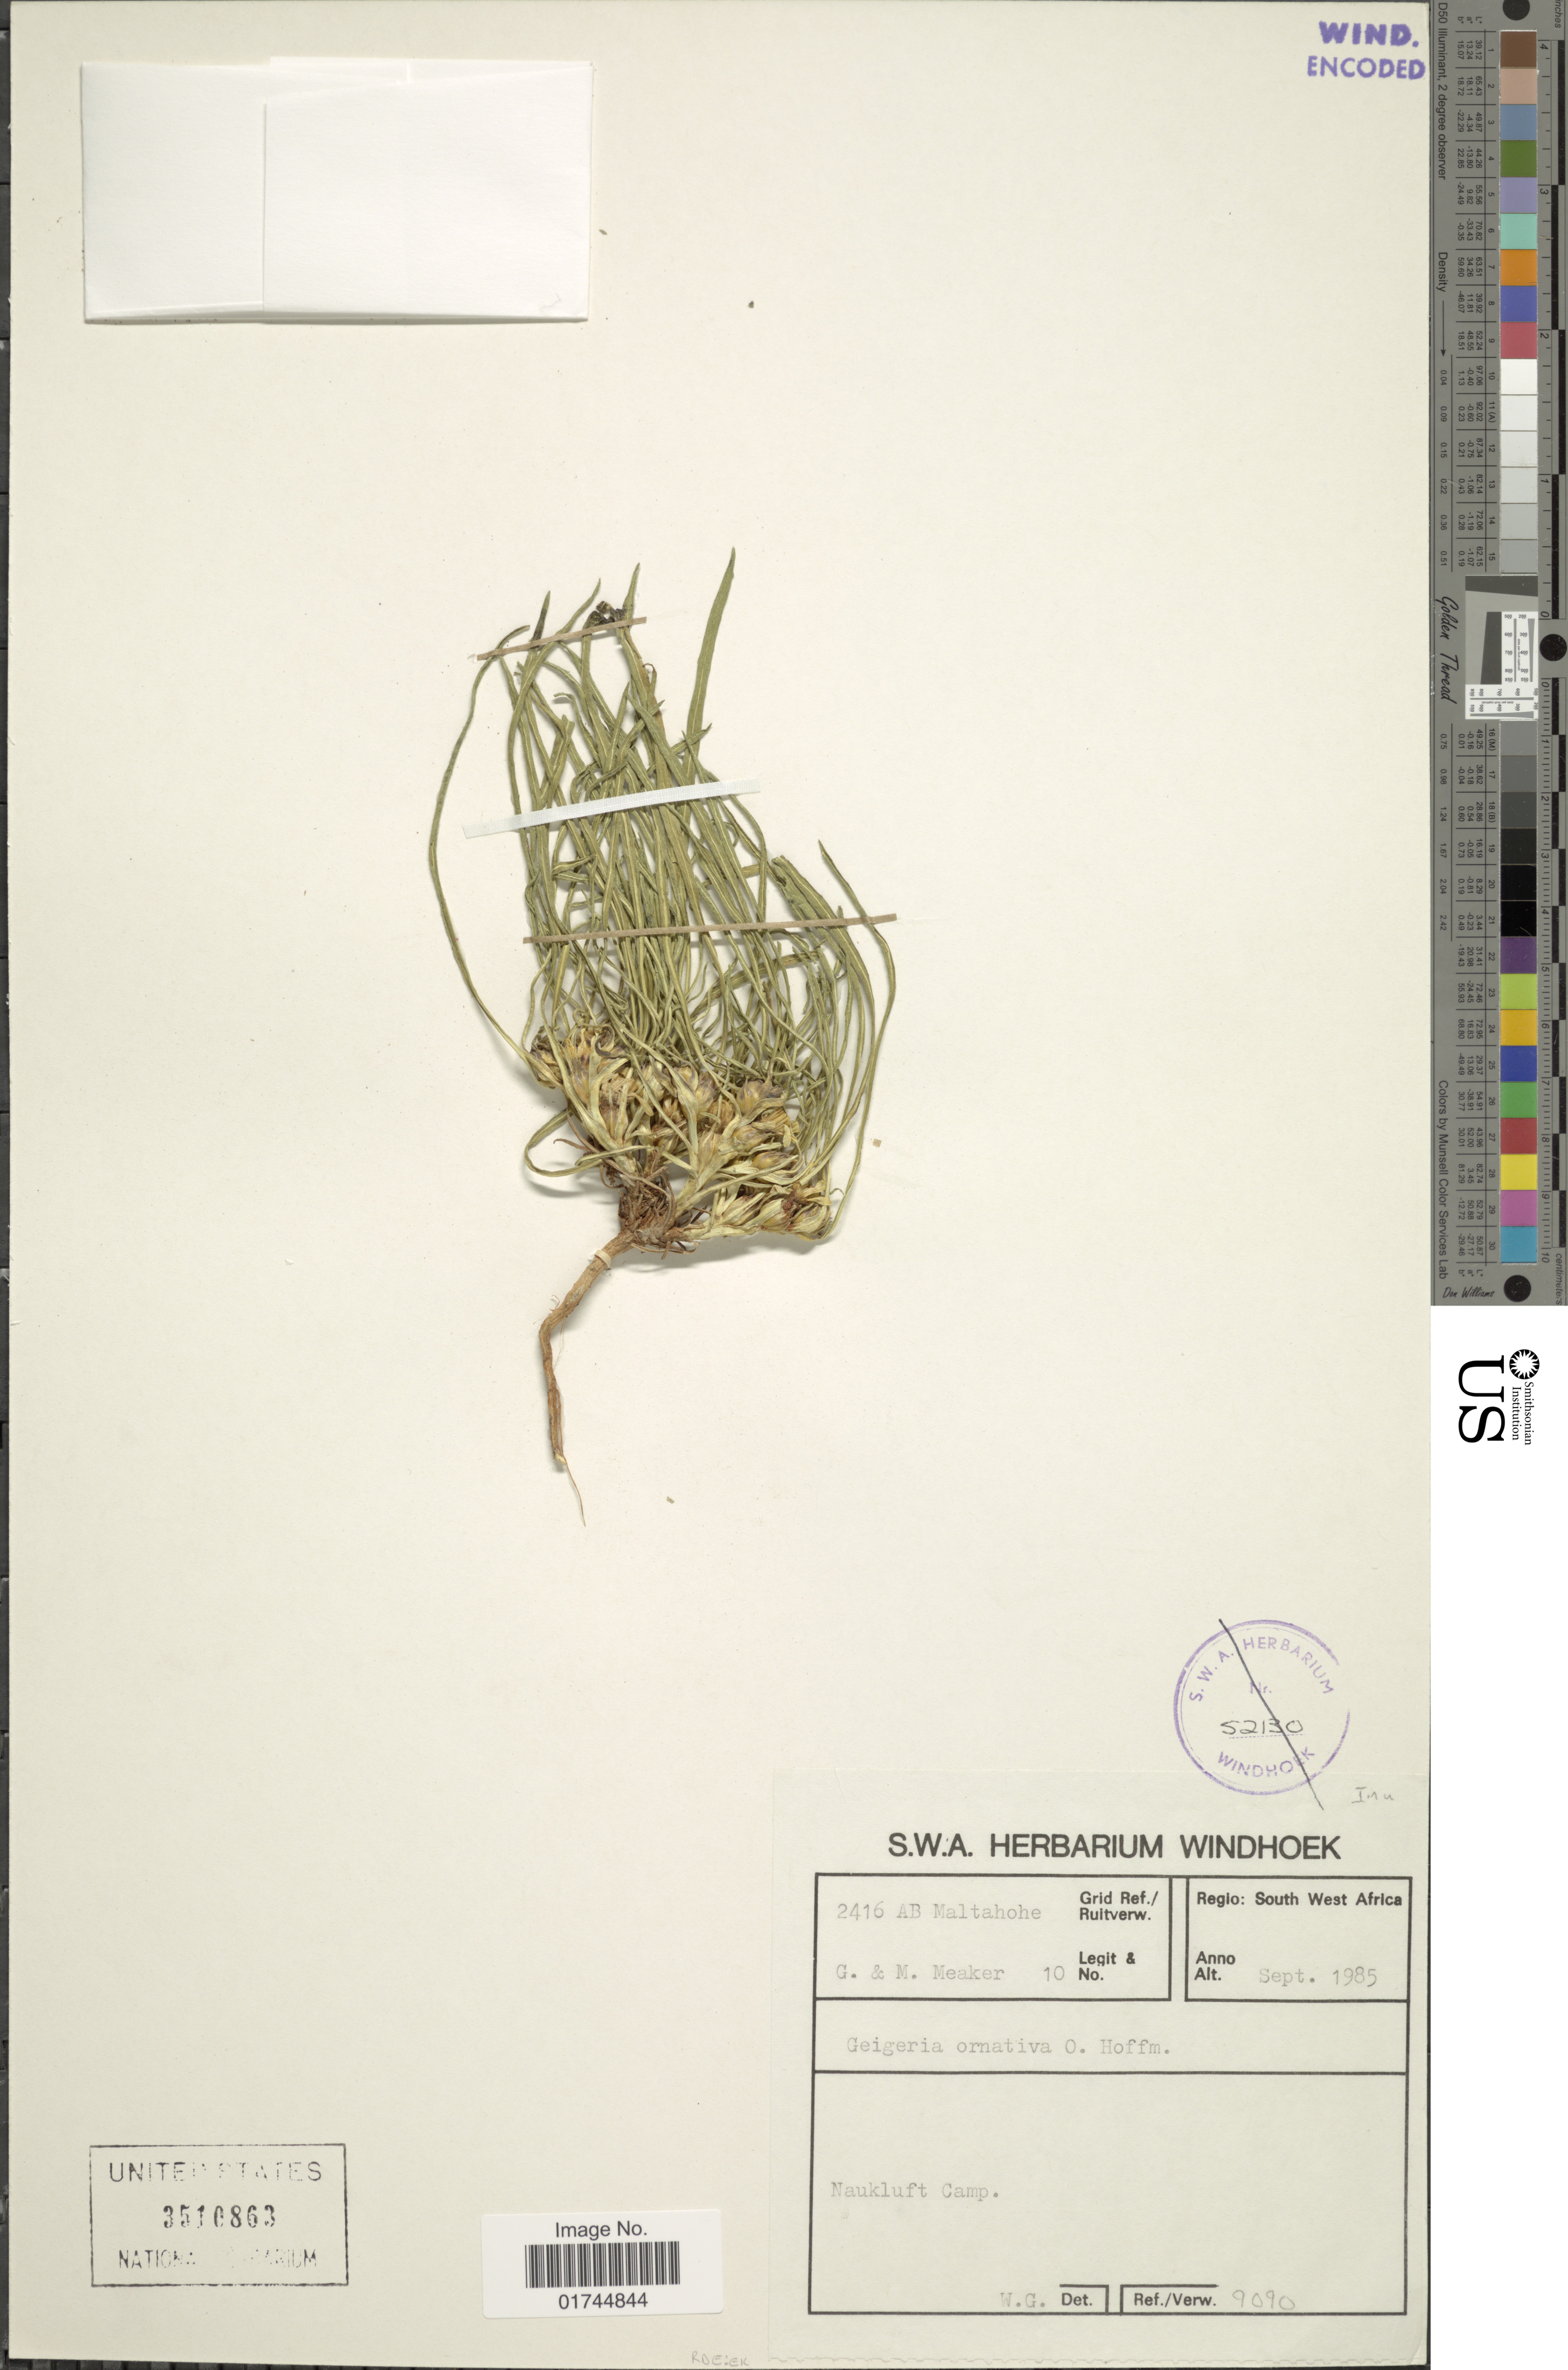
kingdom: Plantae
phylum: Tracheophyta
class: Magnoliopsida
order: Asterales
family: Asteraceae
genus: Geigeria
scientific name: Geigeria ornativa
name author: O. Hoffm.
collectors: G. Meaker & M. Meaker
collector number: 10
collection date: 1985-09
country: Namibia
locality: South West Africa, Naukluft Camp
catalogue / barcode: US 3510863